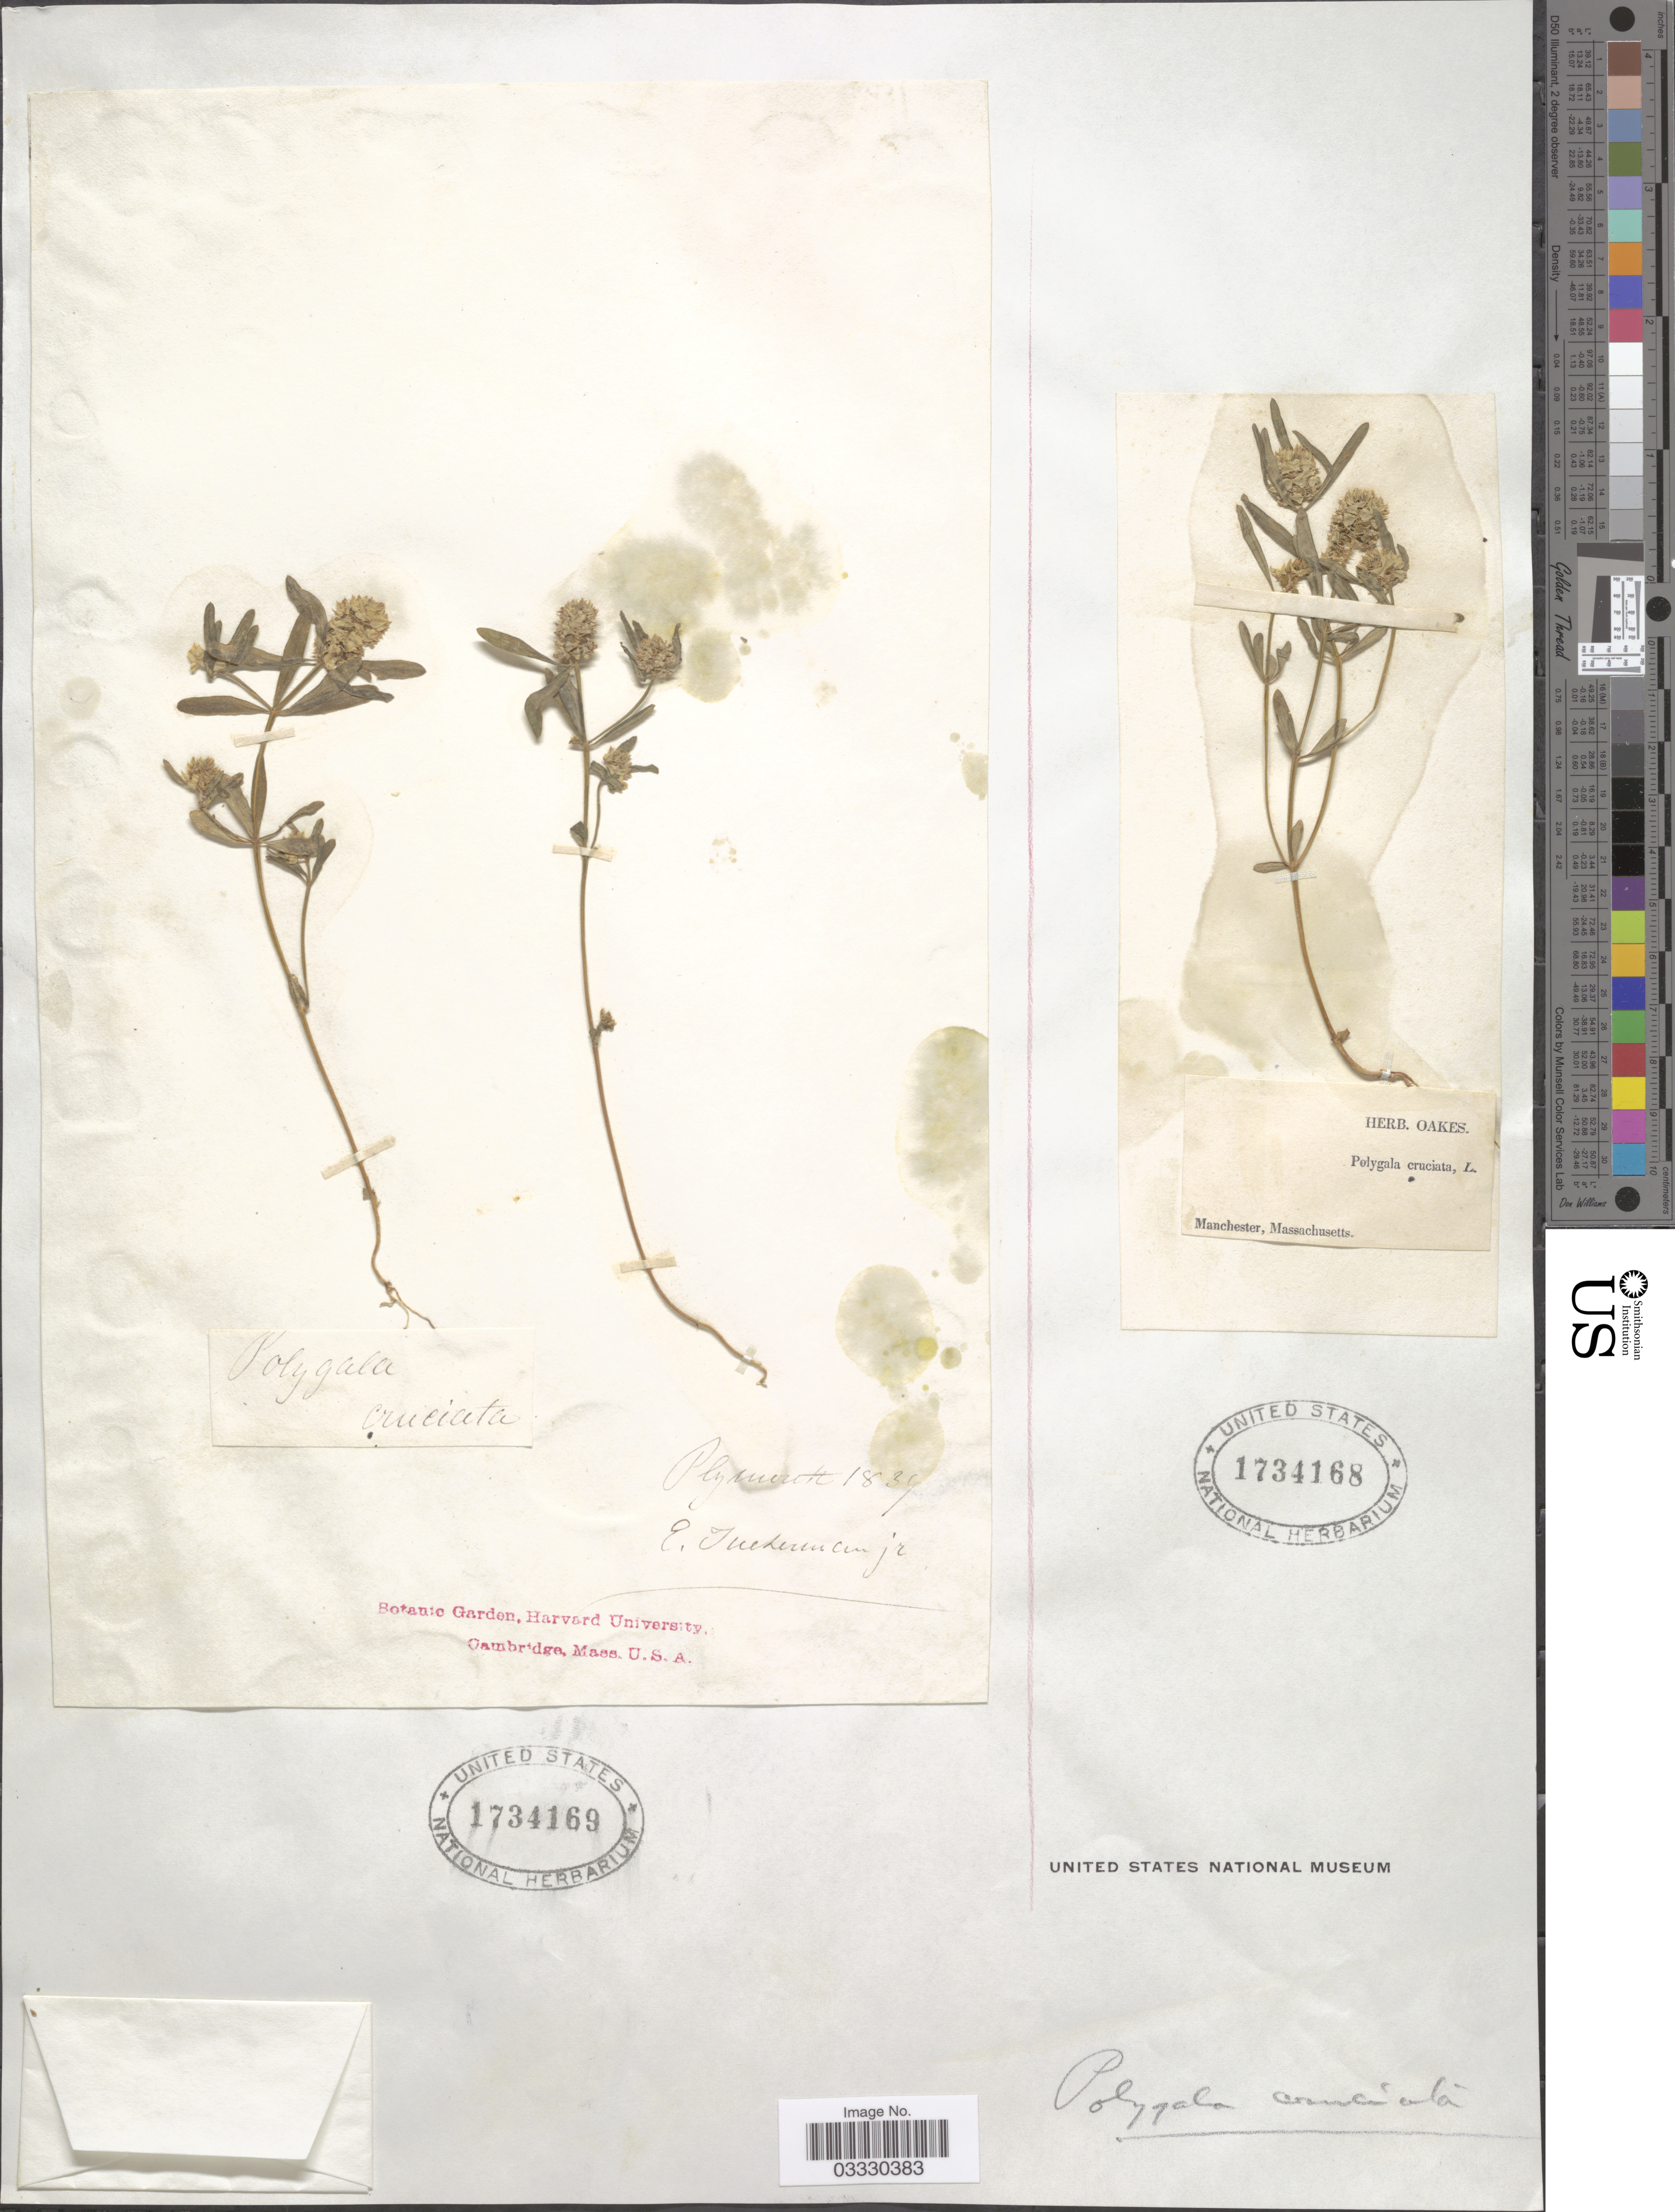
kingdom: Plantae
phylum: Tracheophyta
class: Magnoliopsida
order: Fabales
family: Polygalaceae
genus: Polygala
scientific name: Polygala cruciata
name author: L.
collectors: ex herb. Oakes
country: United States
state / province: Massachusetts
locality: Manchester.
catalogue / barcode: US 1734168-2